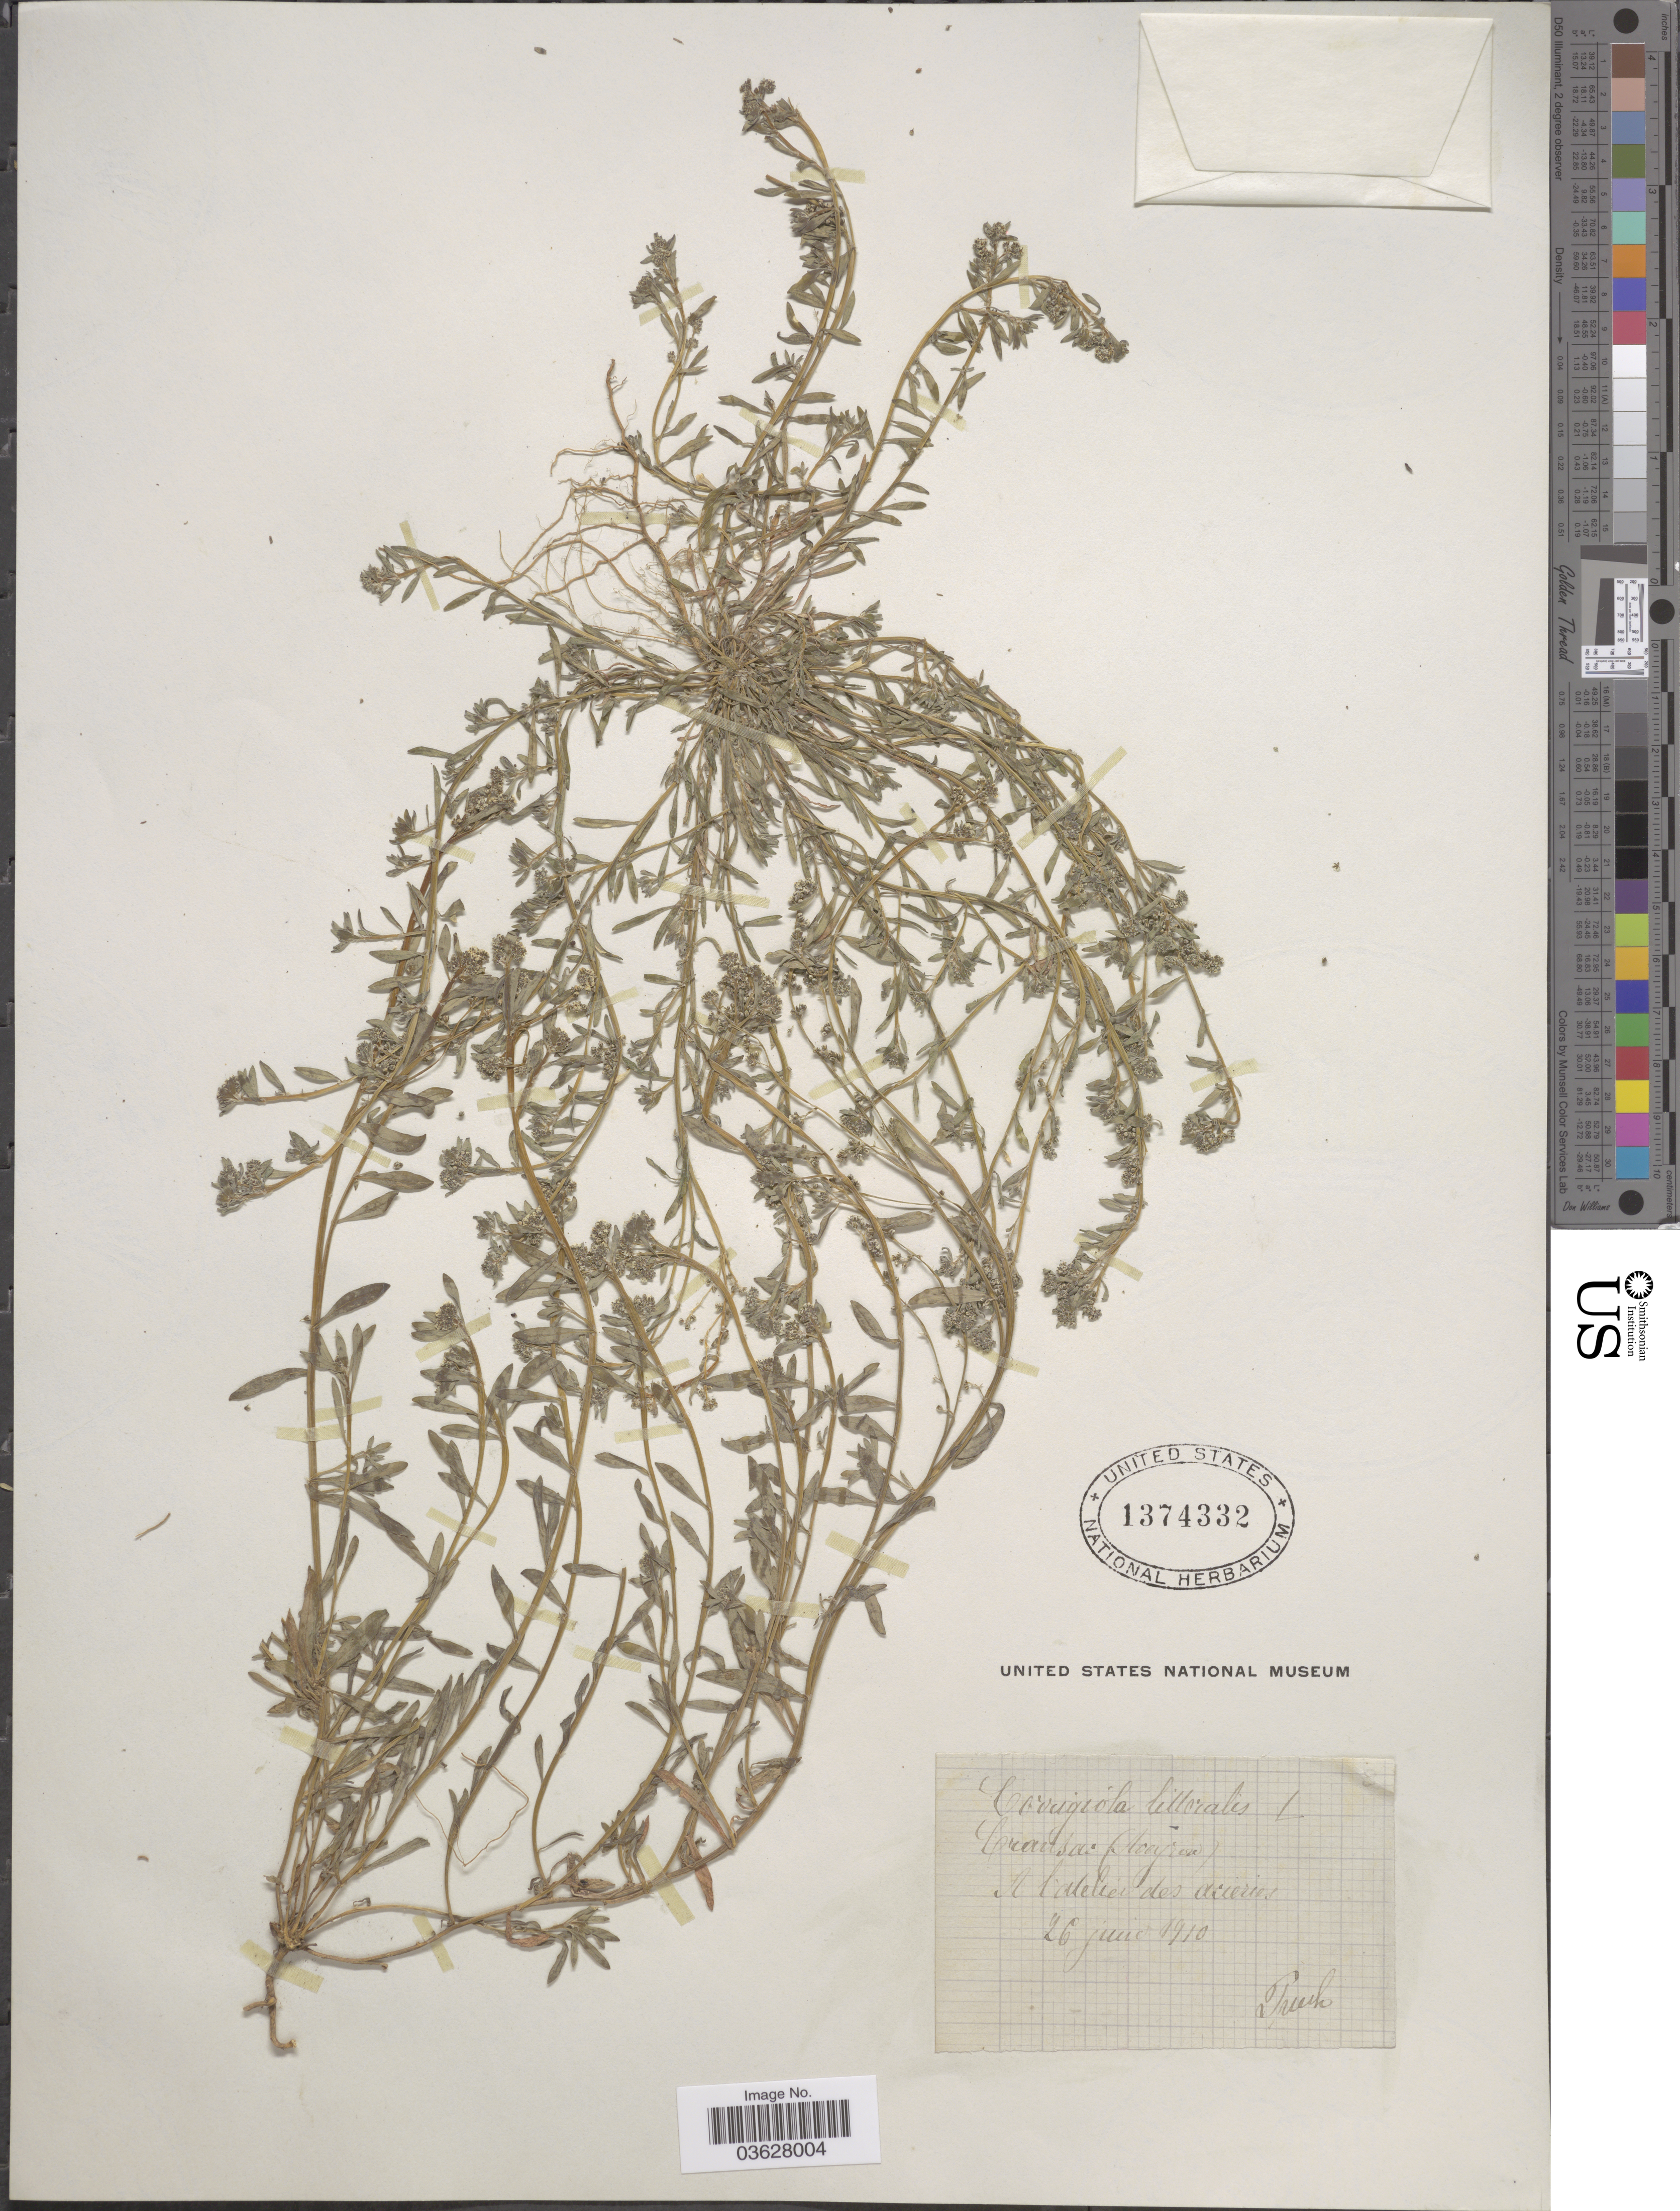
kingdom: Plantae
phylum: Tracheophyta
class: Magnoliopsida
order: Caryophyllales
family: Caryophyllaceae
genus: Corrigiola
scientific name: Corrigiola litoralis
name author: L.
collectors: Trusk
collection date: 1910-06-26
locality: Crausa (Noeyrose) [interpreted] [unsure placement] A l'Atelier des Acieries.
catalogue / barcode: US 1374332